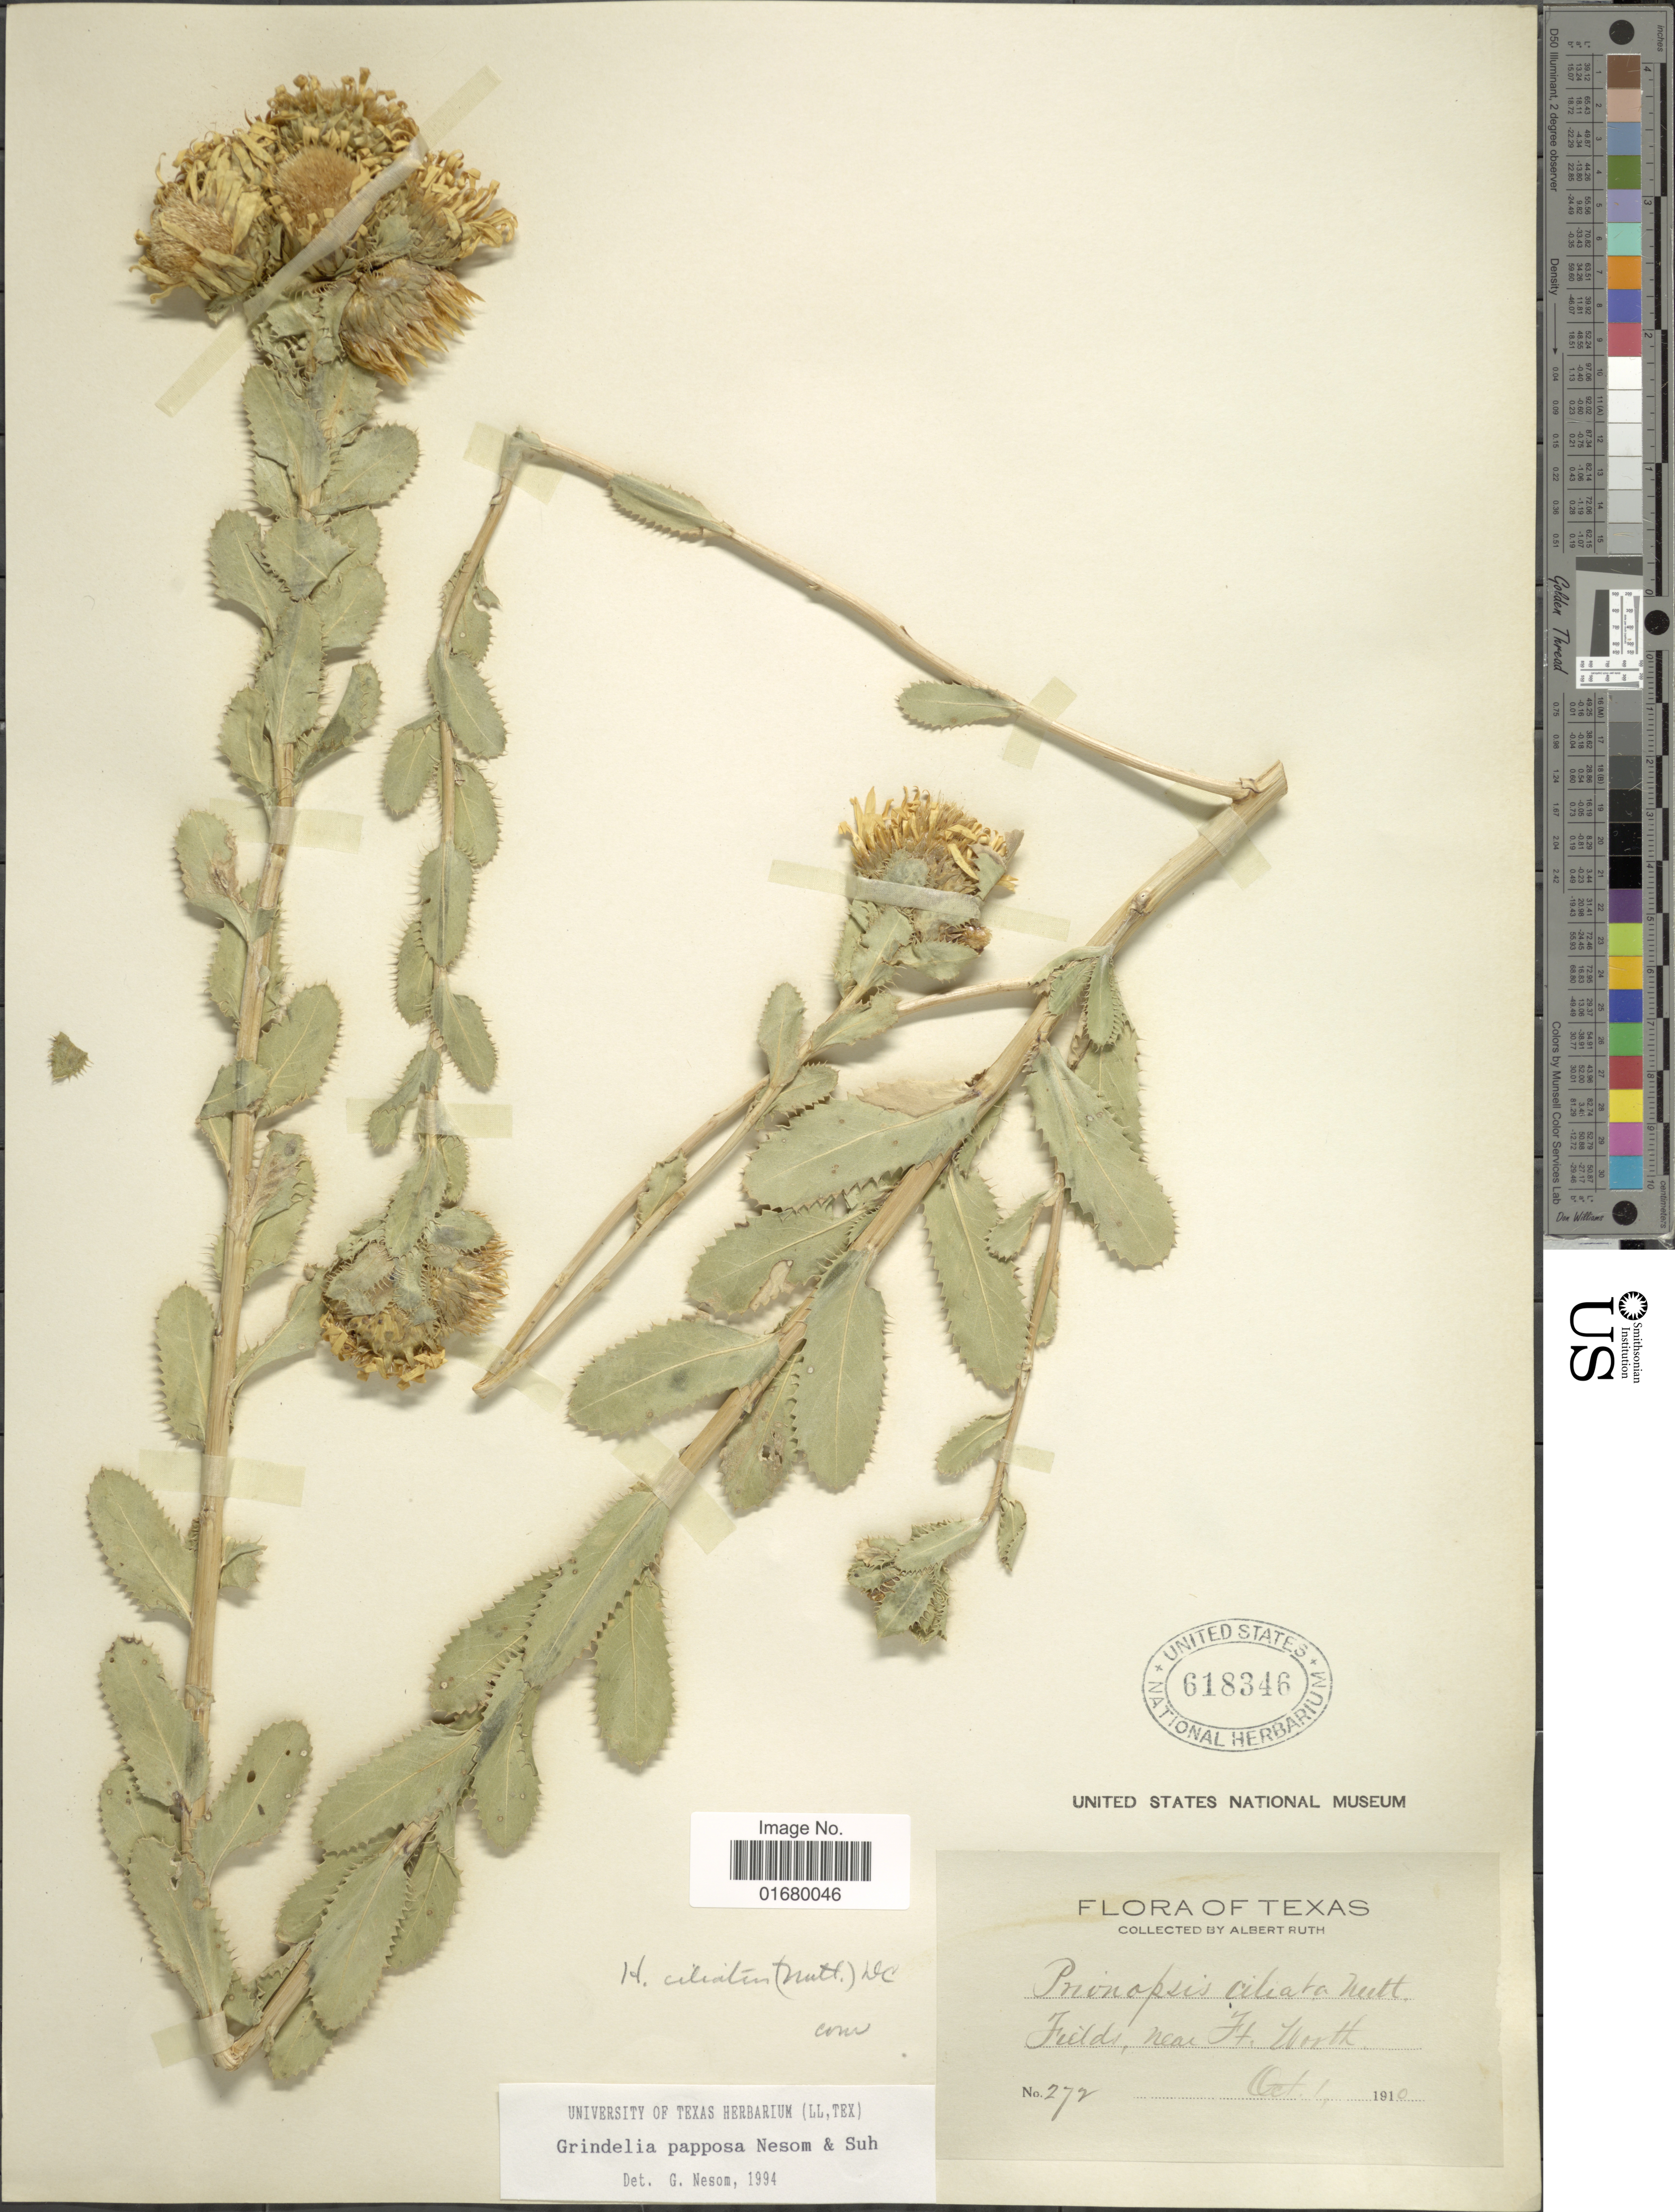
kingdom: Plantae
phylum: Tracheophyta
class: Magnoliopsida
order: Asterales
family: Asteraceae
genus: Grindelia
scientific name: Grindelia papposa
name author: G.L. Nesom & Suh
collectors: A. Ruth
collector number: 272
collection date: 1910-10-01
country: United States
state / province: Texas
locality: Field, near Ft. Worth.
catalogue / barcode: US 618346